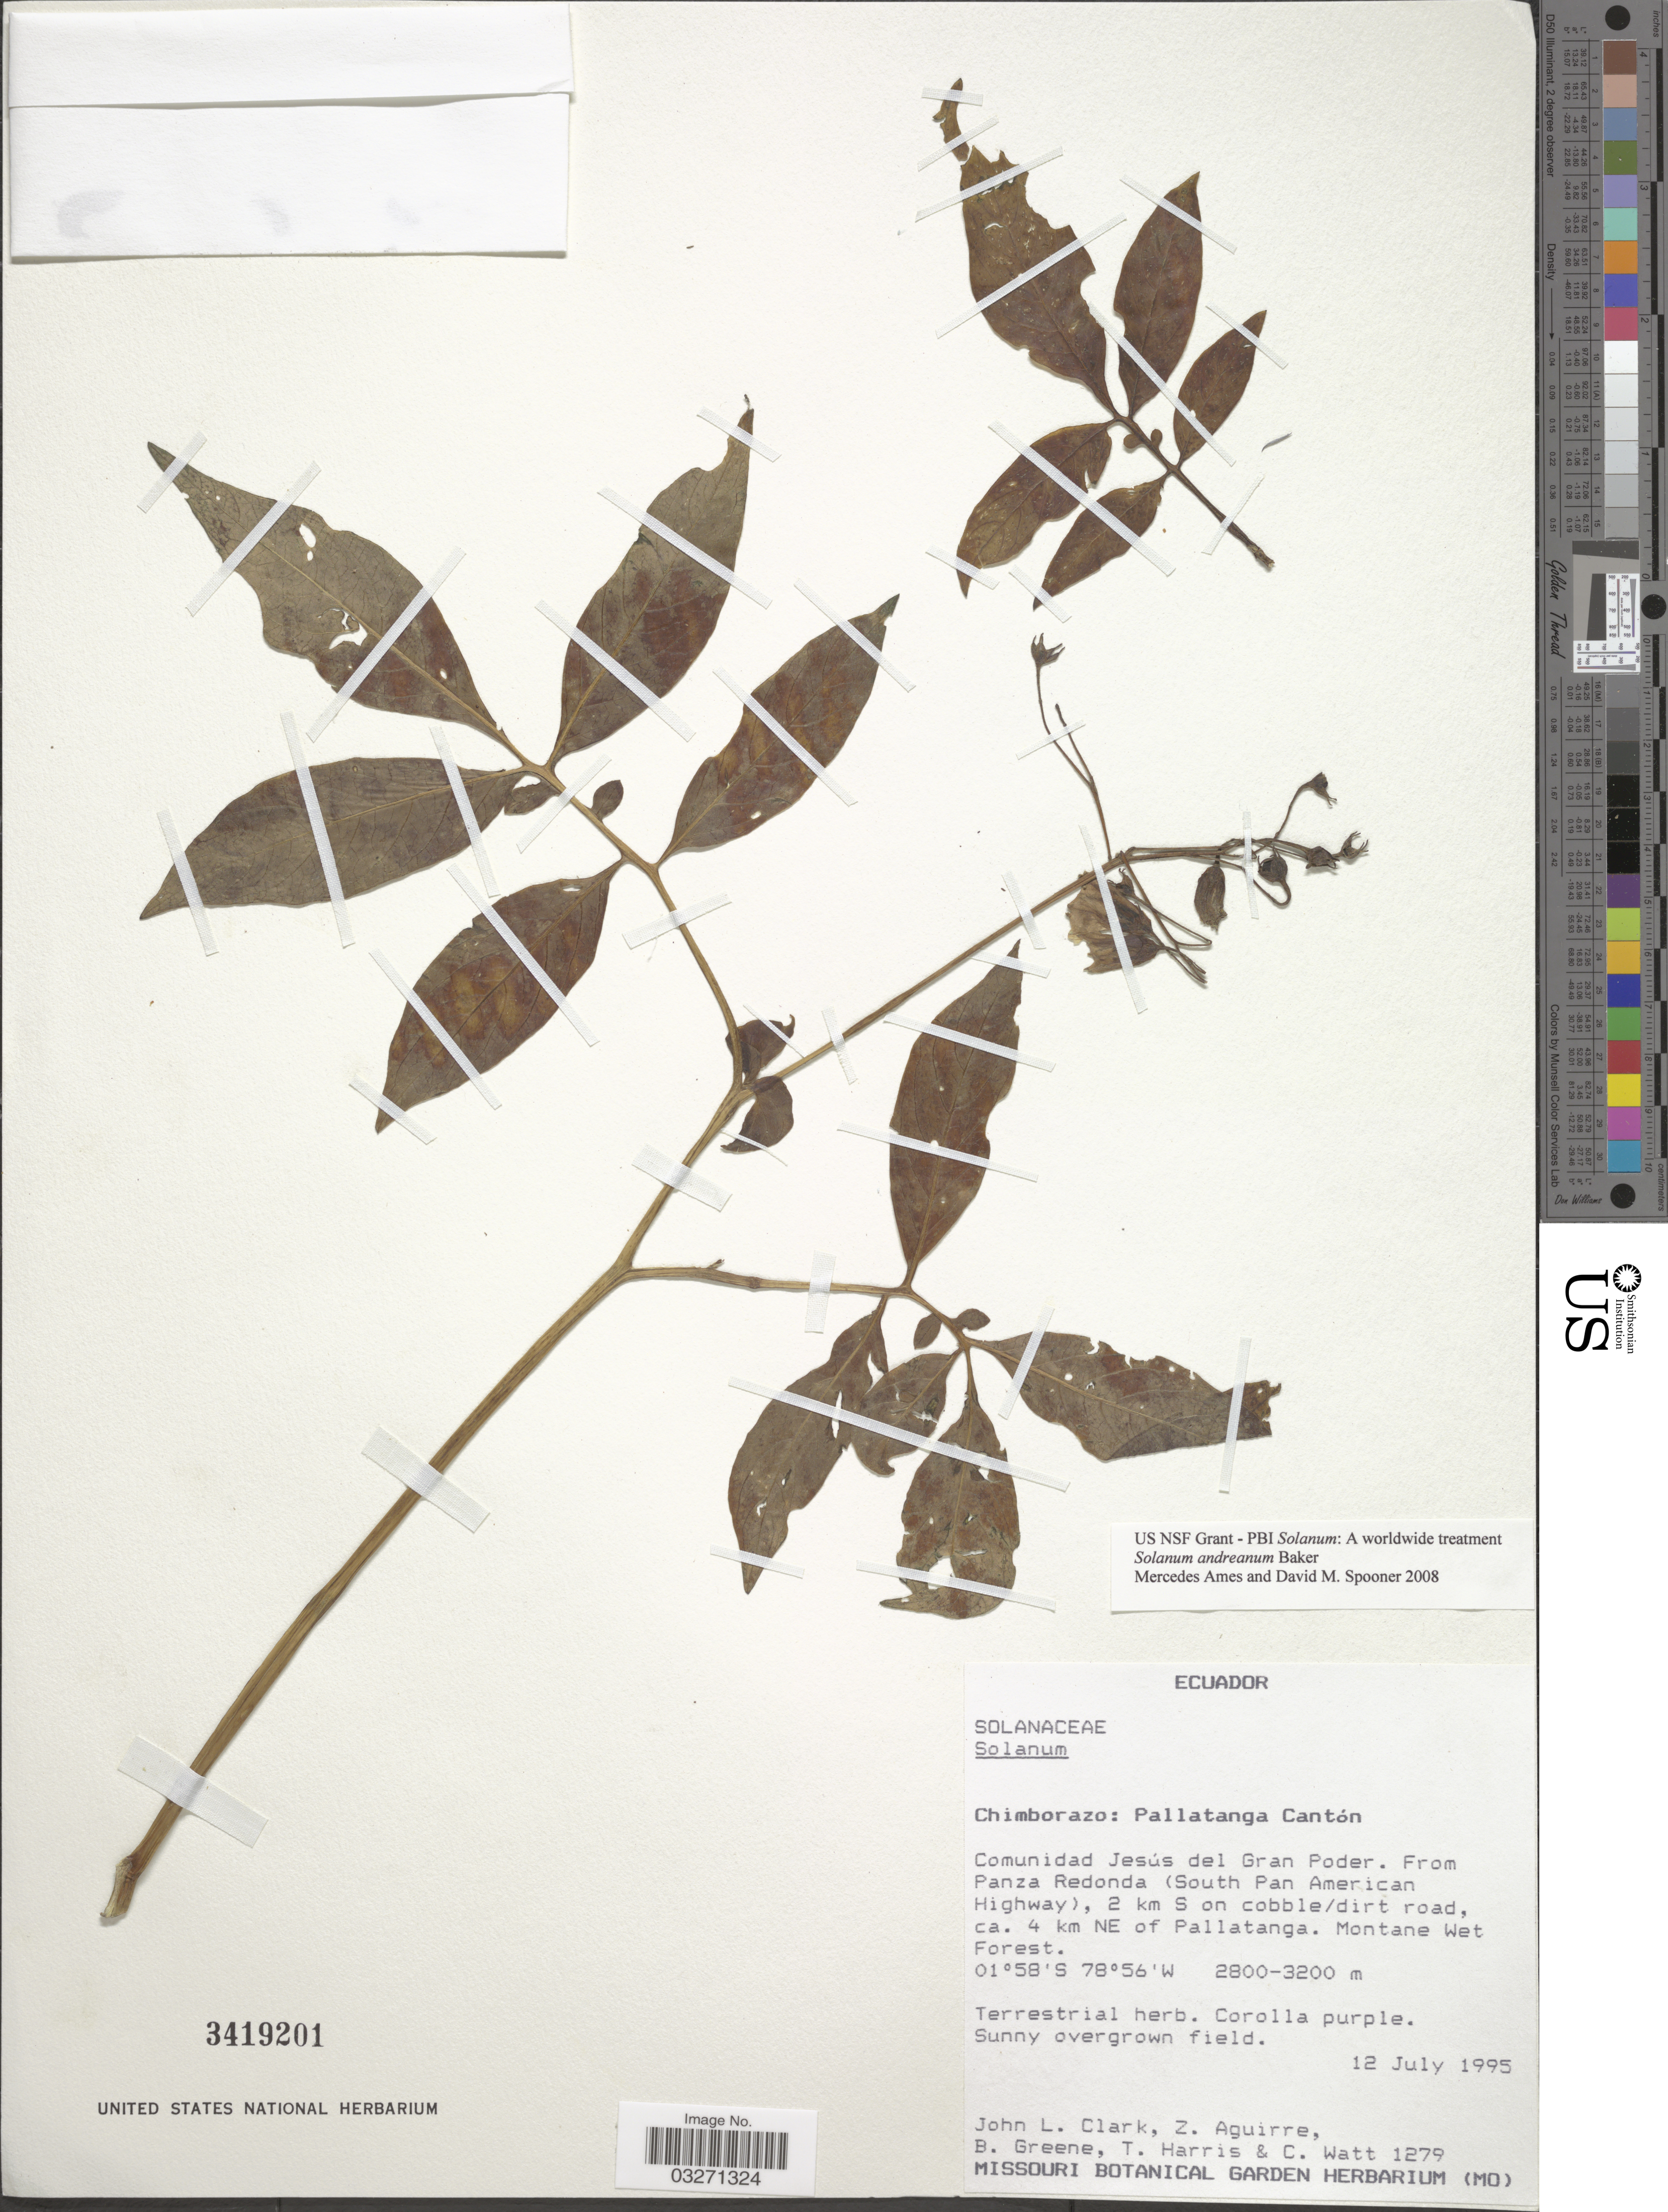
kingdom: Plantae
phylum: Tracheophyta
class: Magnoliopsida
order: Solanales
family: Solanaceae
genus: Solanum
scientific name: Solanum andreanum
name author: Baker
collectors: J. L. Clark, Z. Aguirre, B. Greene, T. Harris & C. Watt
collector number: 1279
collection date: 1995-07-12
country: Ecuador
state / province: Chimborazo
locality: Pallatanga Cantón. Comunidad Jesús del Gran Poder [unsure placement]. From Panza Redonda (South Pan American Highway), 2 km S on coble/dirt road, ca. 4 km NE of Pallatanga. Montane Wet Forest.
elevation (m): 2800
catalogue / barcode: US 3419201